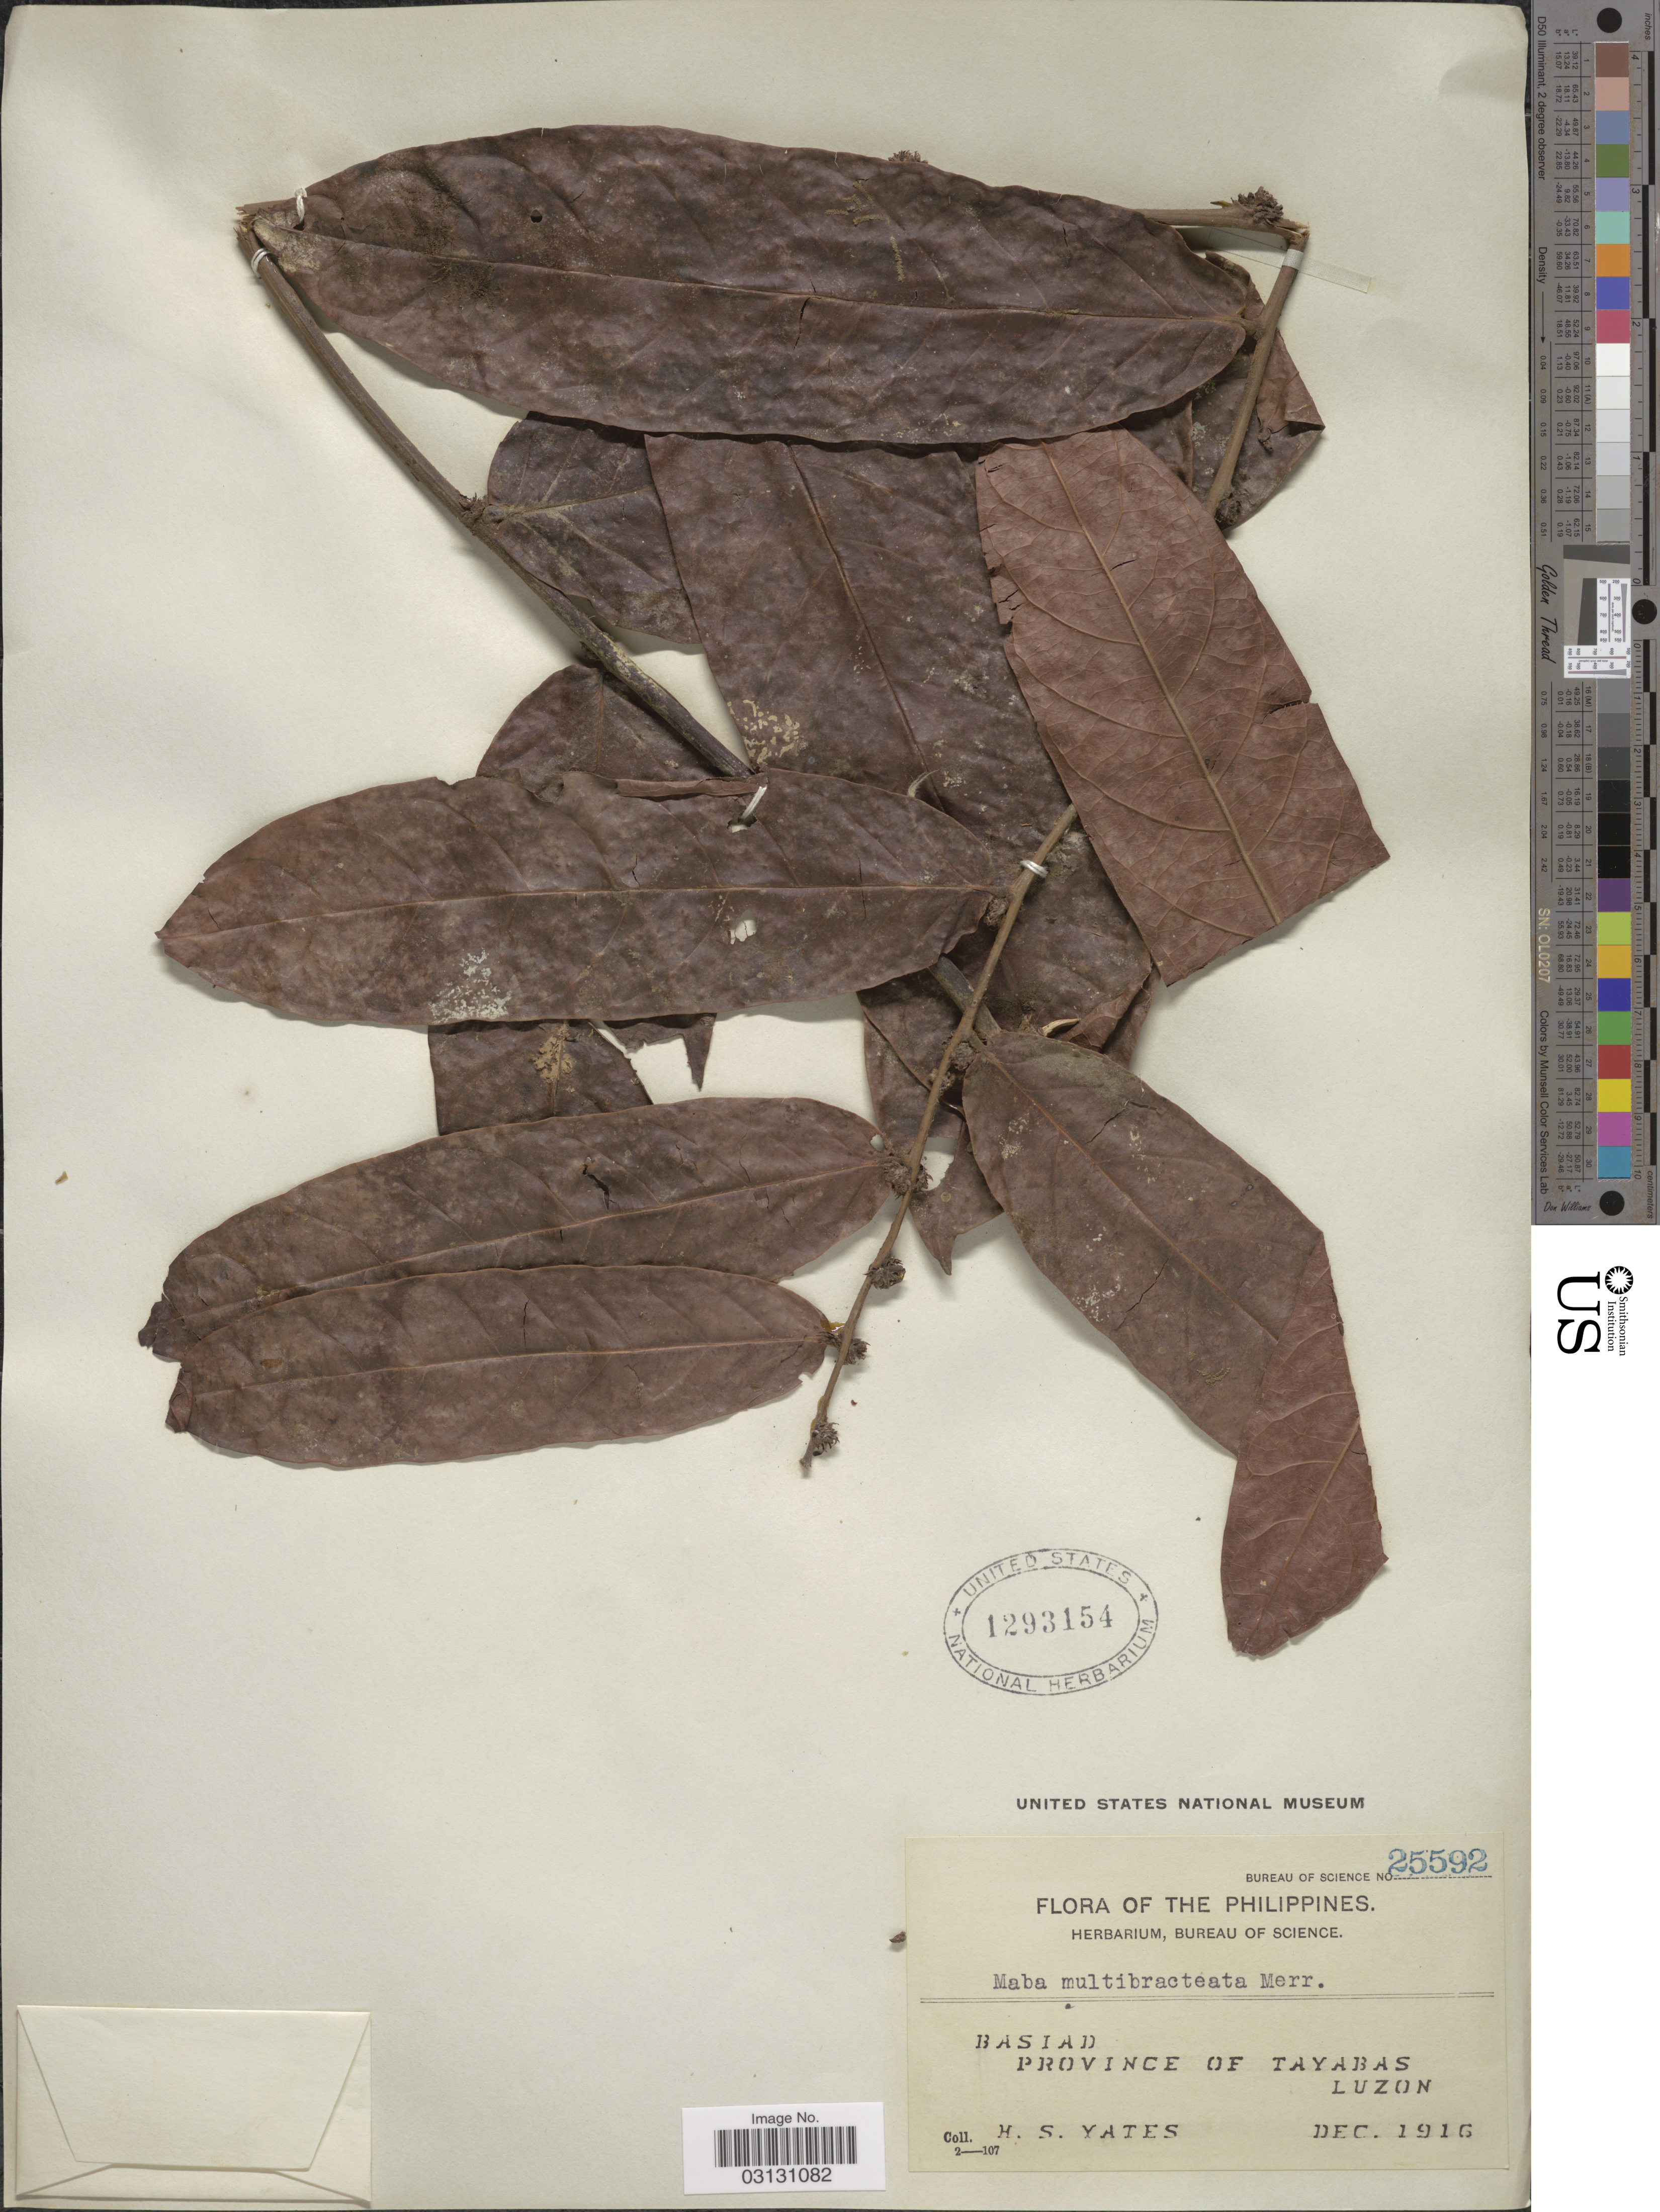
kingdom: Plantae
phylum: Tracheophyta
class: Magnoliopsida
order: Ericales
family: Ebenaceae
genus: Diospyros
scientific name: Diospyros multibracteata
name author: (Merr.) Bakh.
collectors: H. S. Yates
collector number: Bureau of Science 25592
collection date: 1916-12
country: Philippines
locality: Basiad. Province of Tayabas. Luzon.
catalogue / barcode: US 1293154